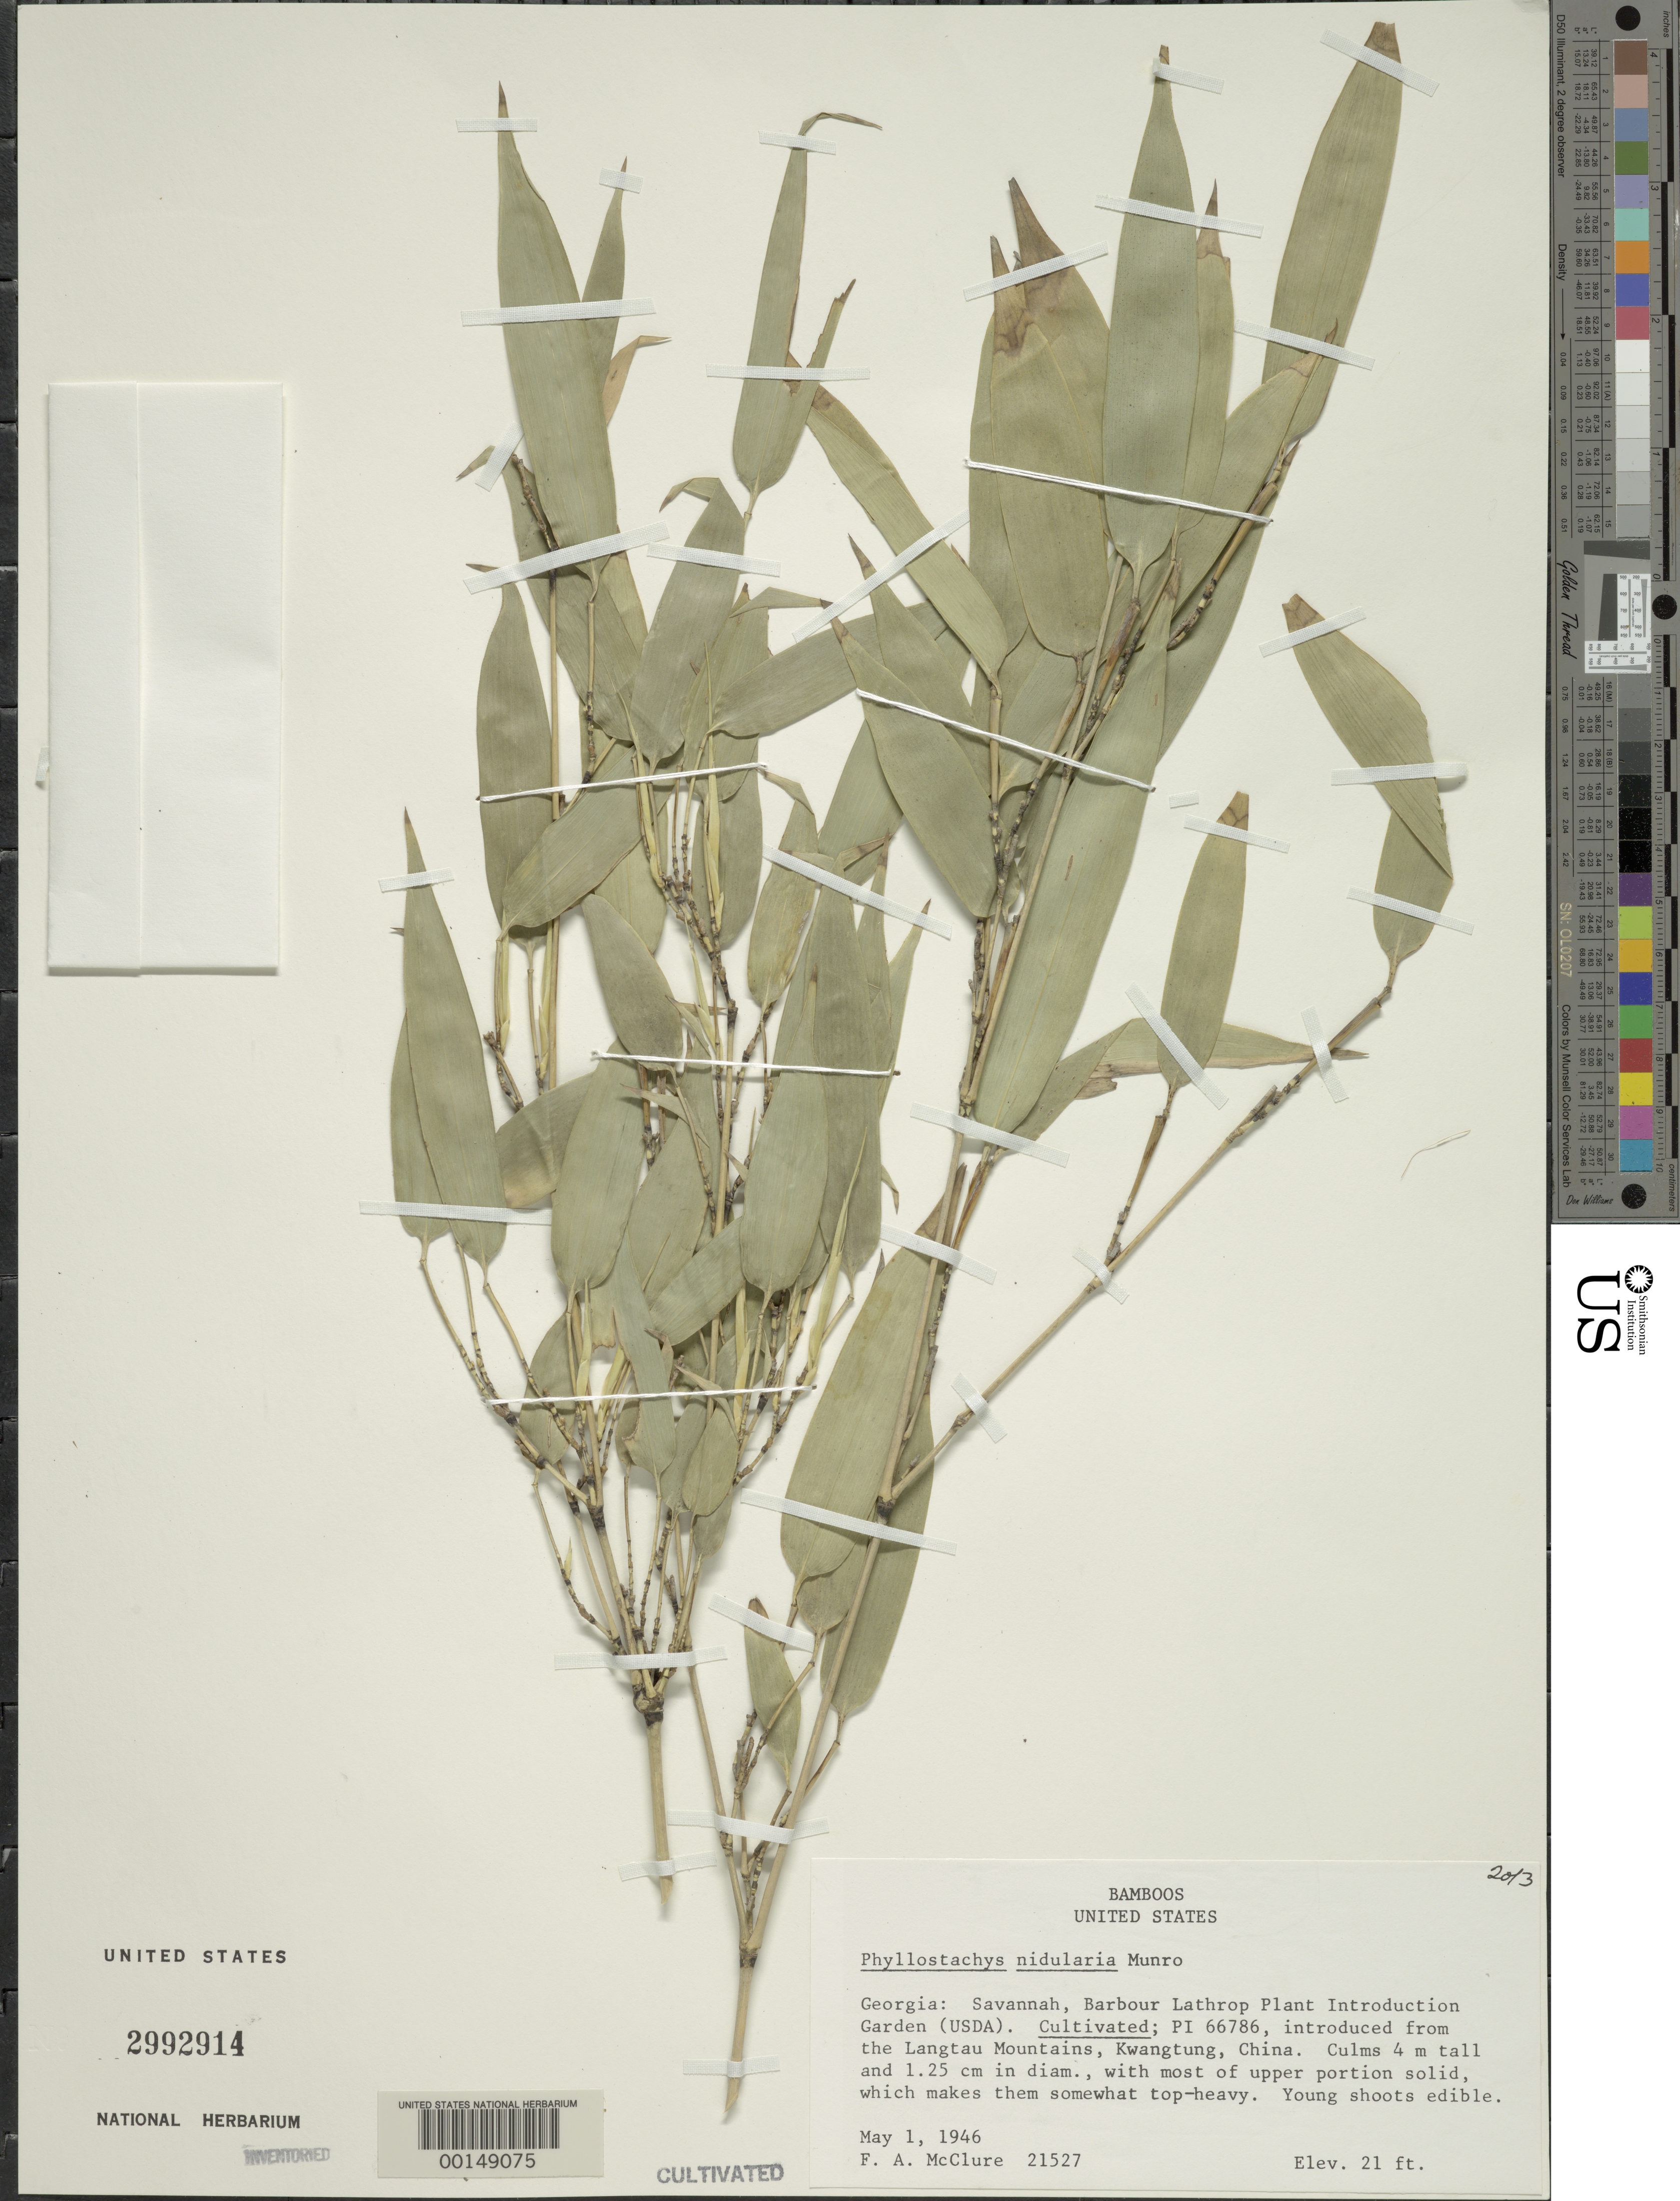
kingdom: Plantae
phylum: Tracheophyta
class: Liliopsida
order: Poales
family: Poaceae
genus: Phyllostachys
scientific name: Phyllostachys nidularia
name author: Munro ex Fenzi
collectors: F. A. McClure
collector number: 21527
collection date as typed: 01 May 1946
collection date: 1946-05-01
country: United States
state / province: Georgia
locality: Savannah, barbour lathrop p.i. garden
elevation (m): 6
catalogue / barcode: US 2992914